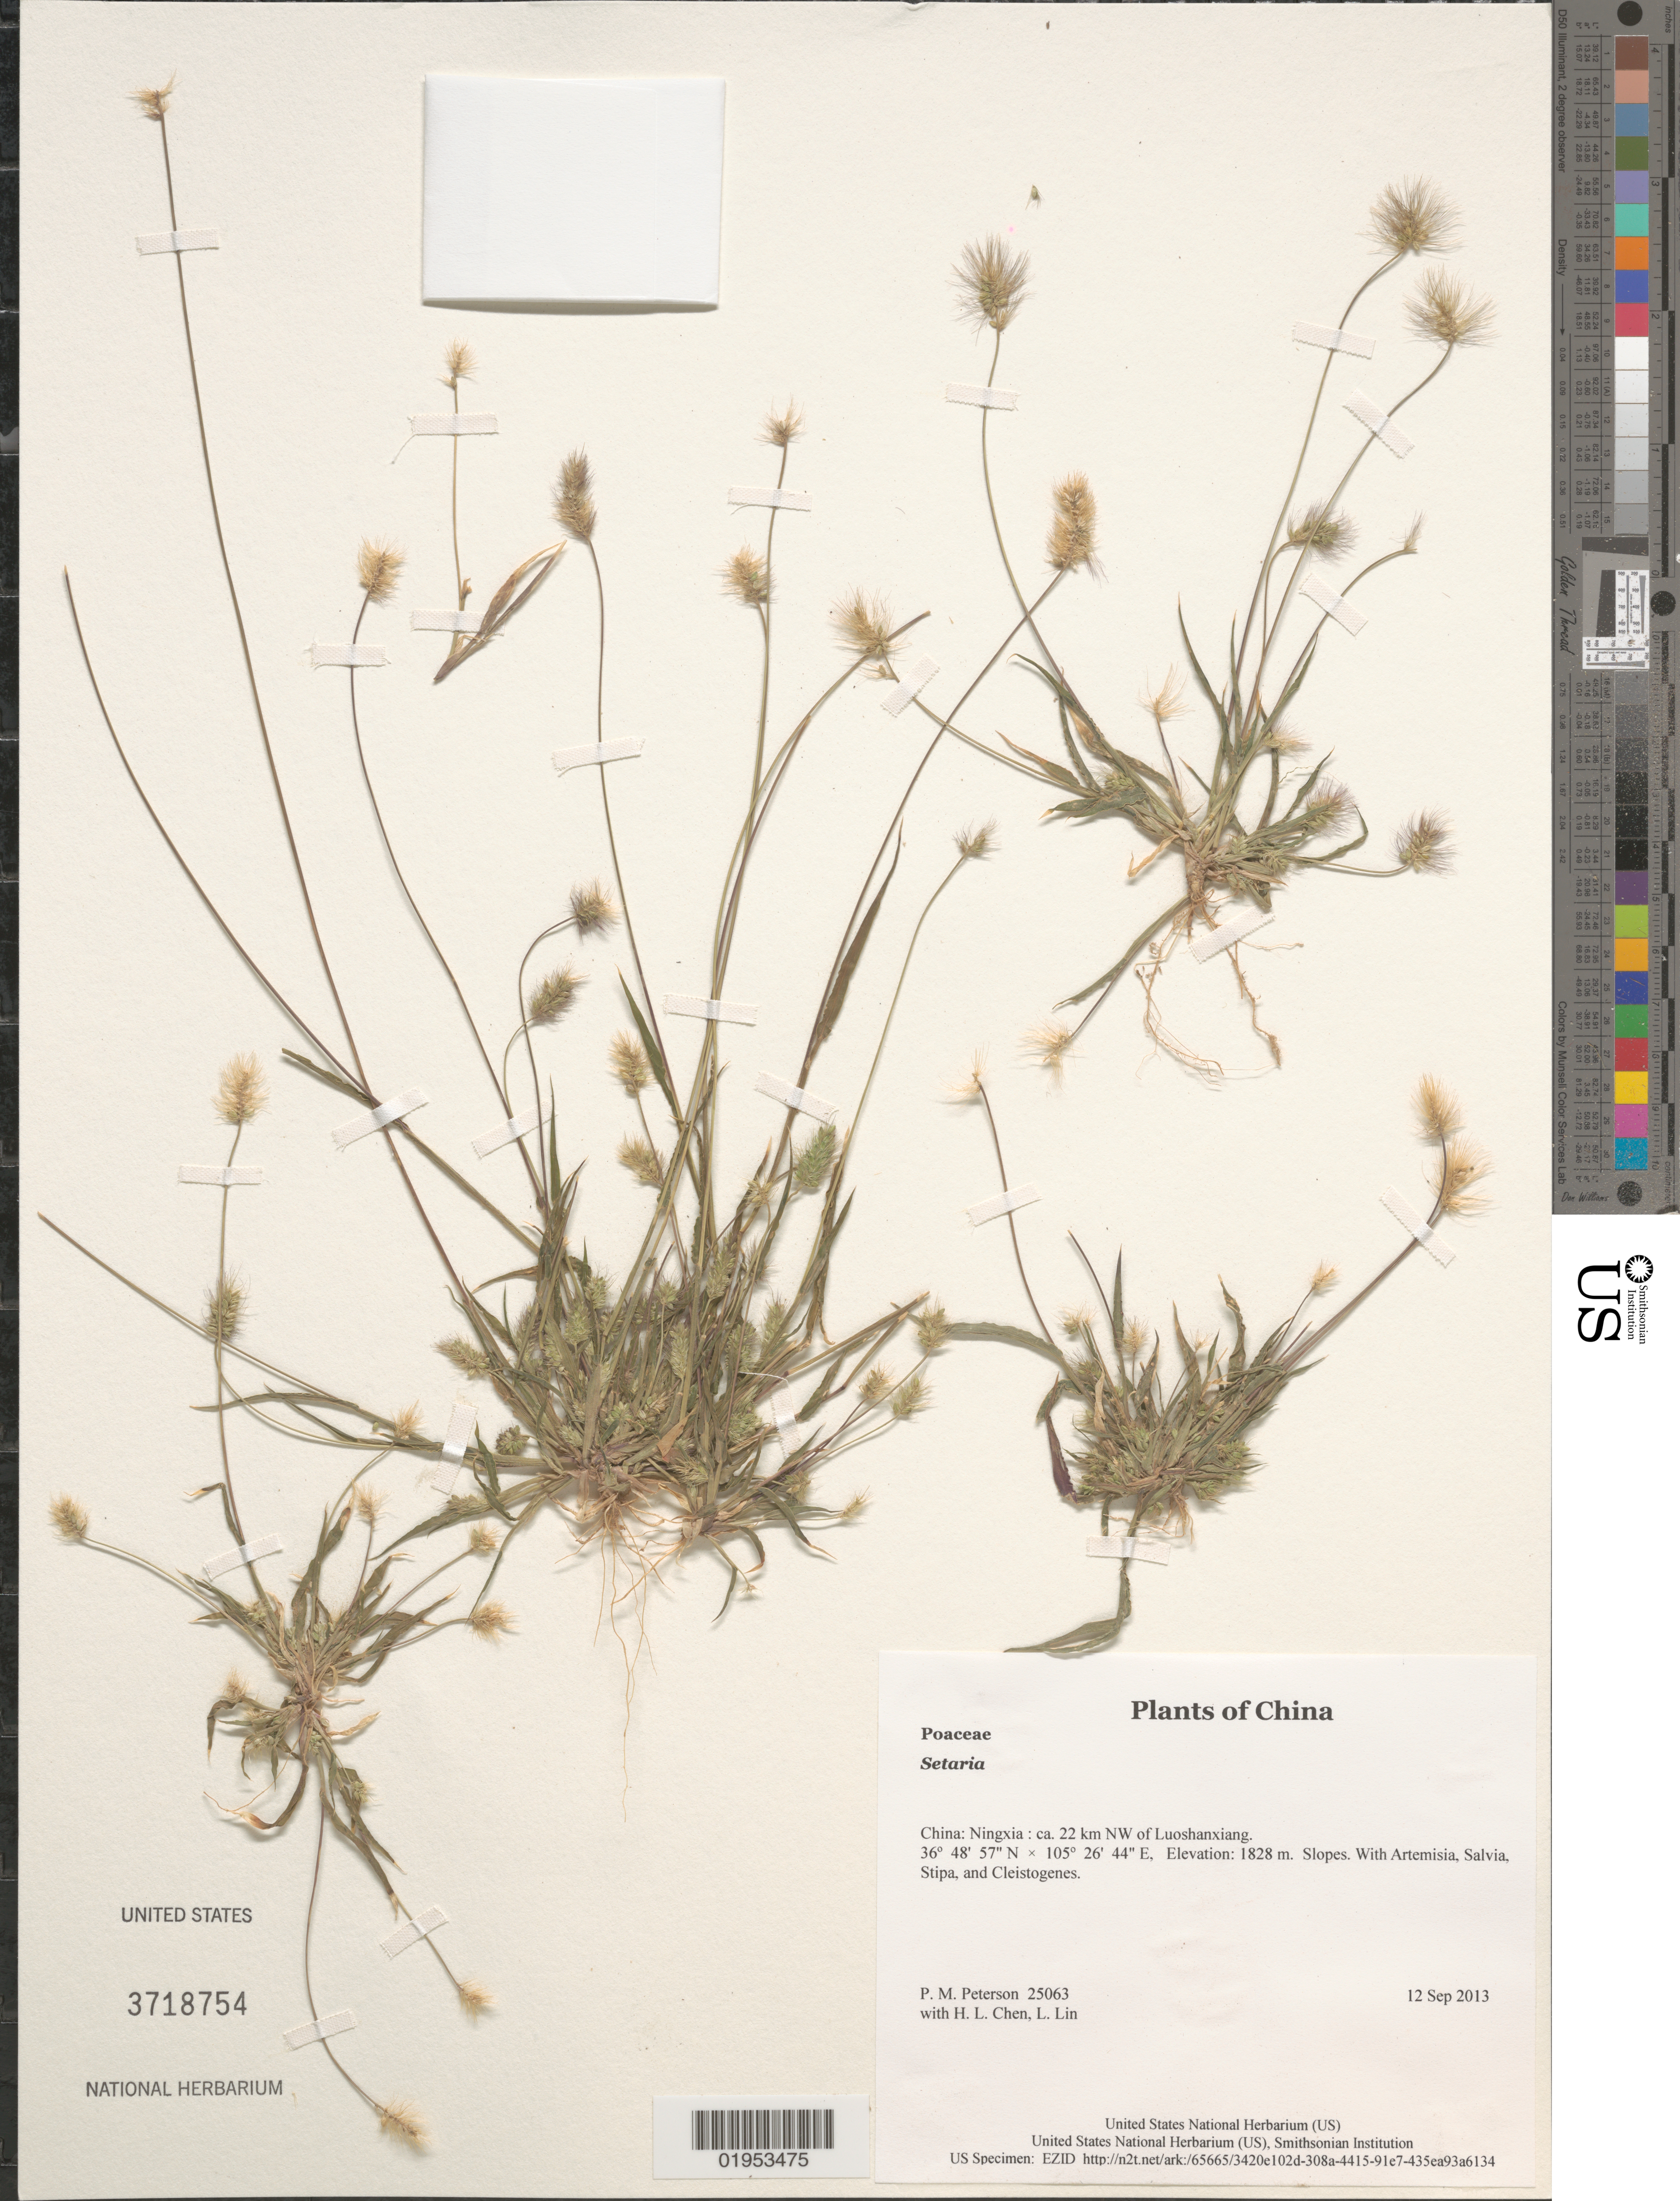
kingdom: Plantae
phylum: Tracheophyta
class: Liliopsida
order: Poales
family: Poaceae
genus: Setaria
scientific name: Setaria sp.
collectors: P. M. Peterson, H. L. Chen & L. Lin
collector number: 25063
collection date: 2013-09-12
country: China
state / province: Ningxia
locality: ca. 22 km NW of Luoshanxiang.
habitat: Slopes.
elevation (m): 1828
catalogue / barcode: US 3718754